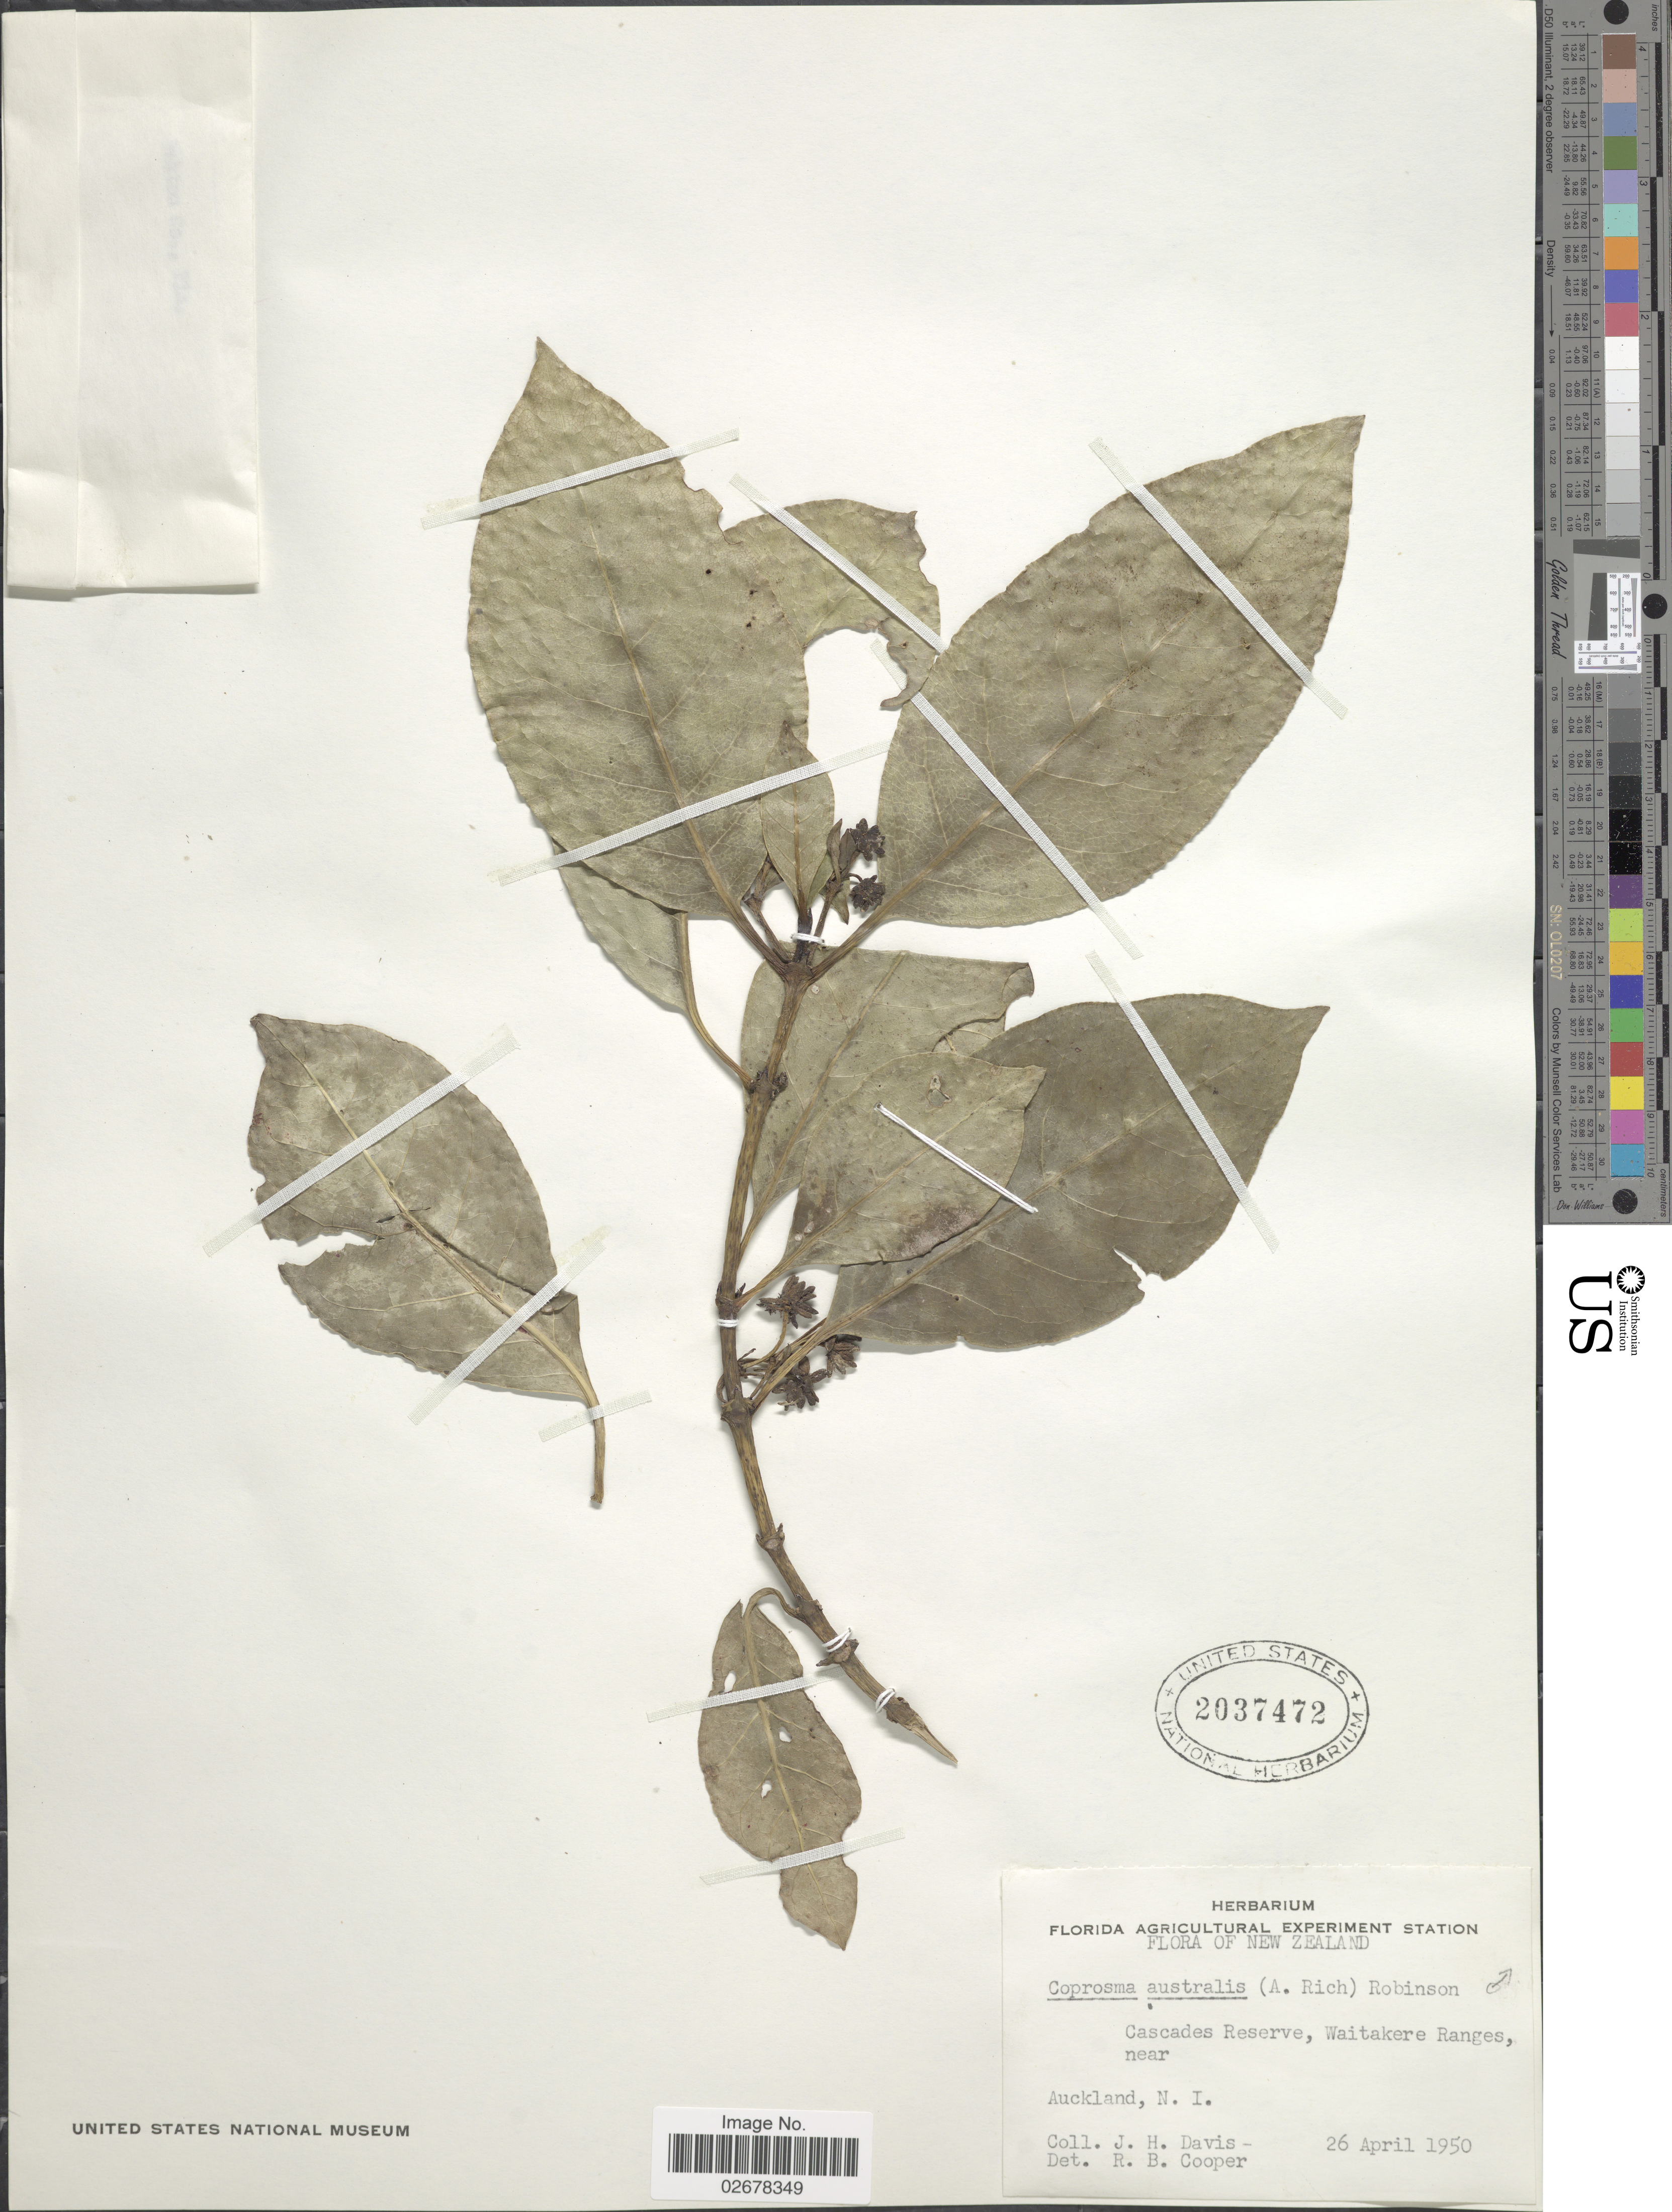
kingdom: Plantae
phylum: Tracheophyta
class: Magnoliopsida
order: Gentianales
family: Rubiaceae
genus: Coprosma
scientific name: Coprosma australis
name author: (A. Rich.) B.L. Rob.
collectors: J. Davis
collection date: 1950-04-26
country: New Zealand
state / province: Auckland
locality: Cascades Reserce, Waitakere Ranges, near Auckland, N. I.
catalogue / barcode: US 2037472